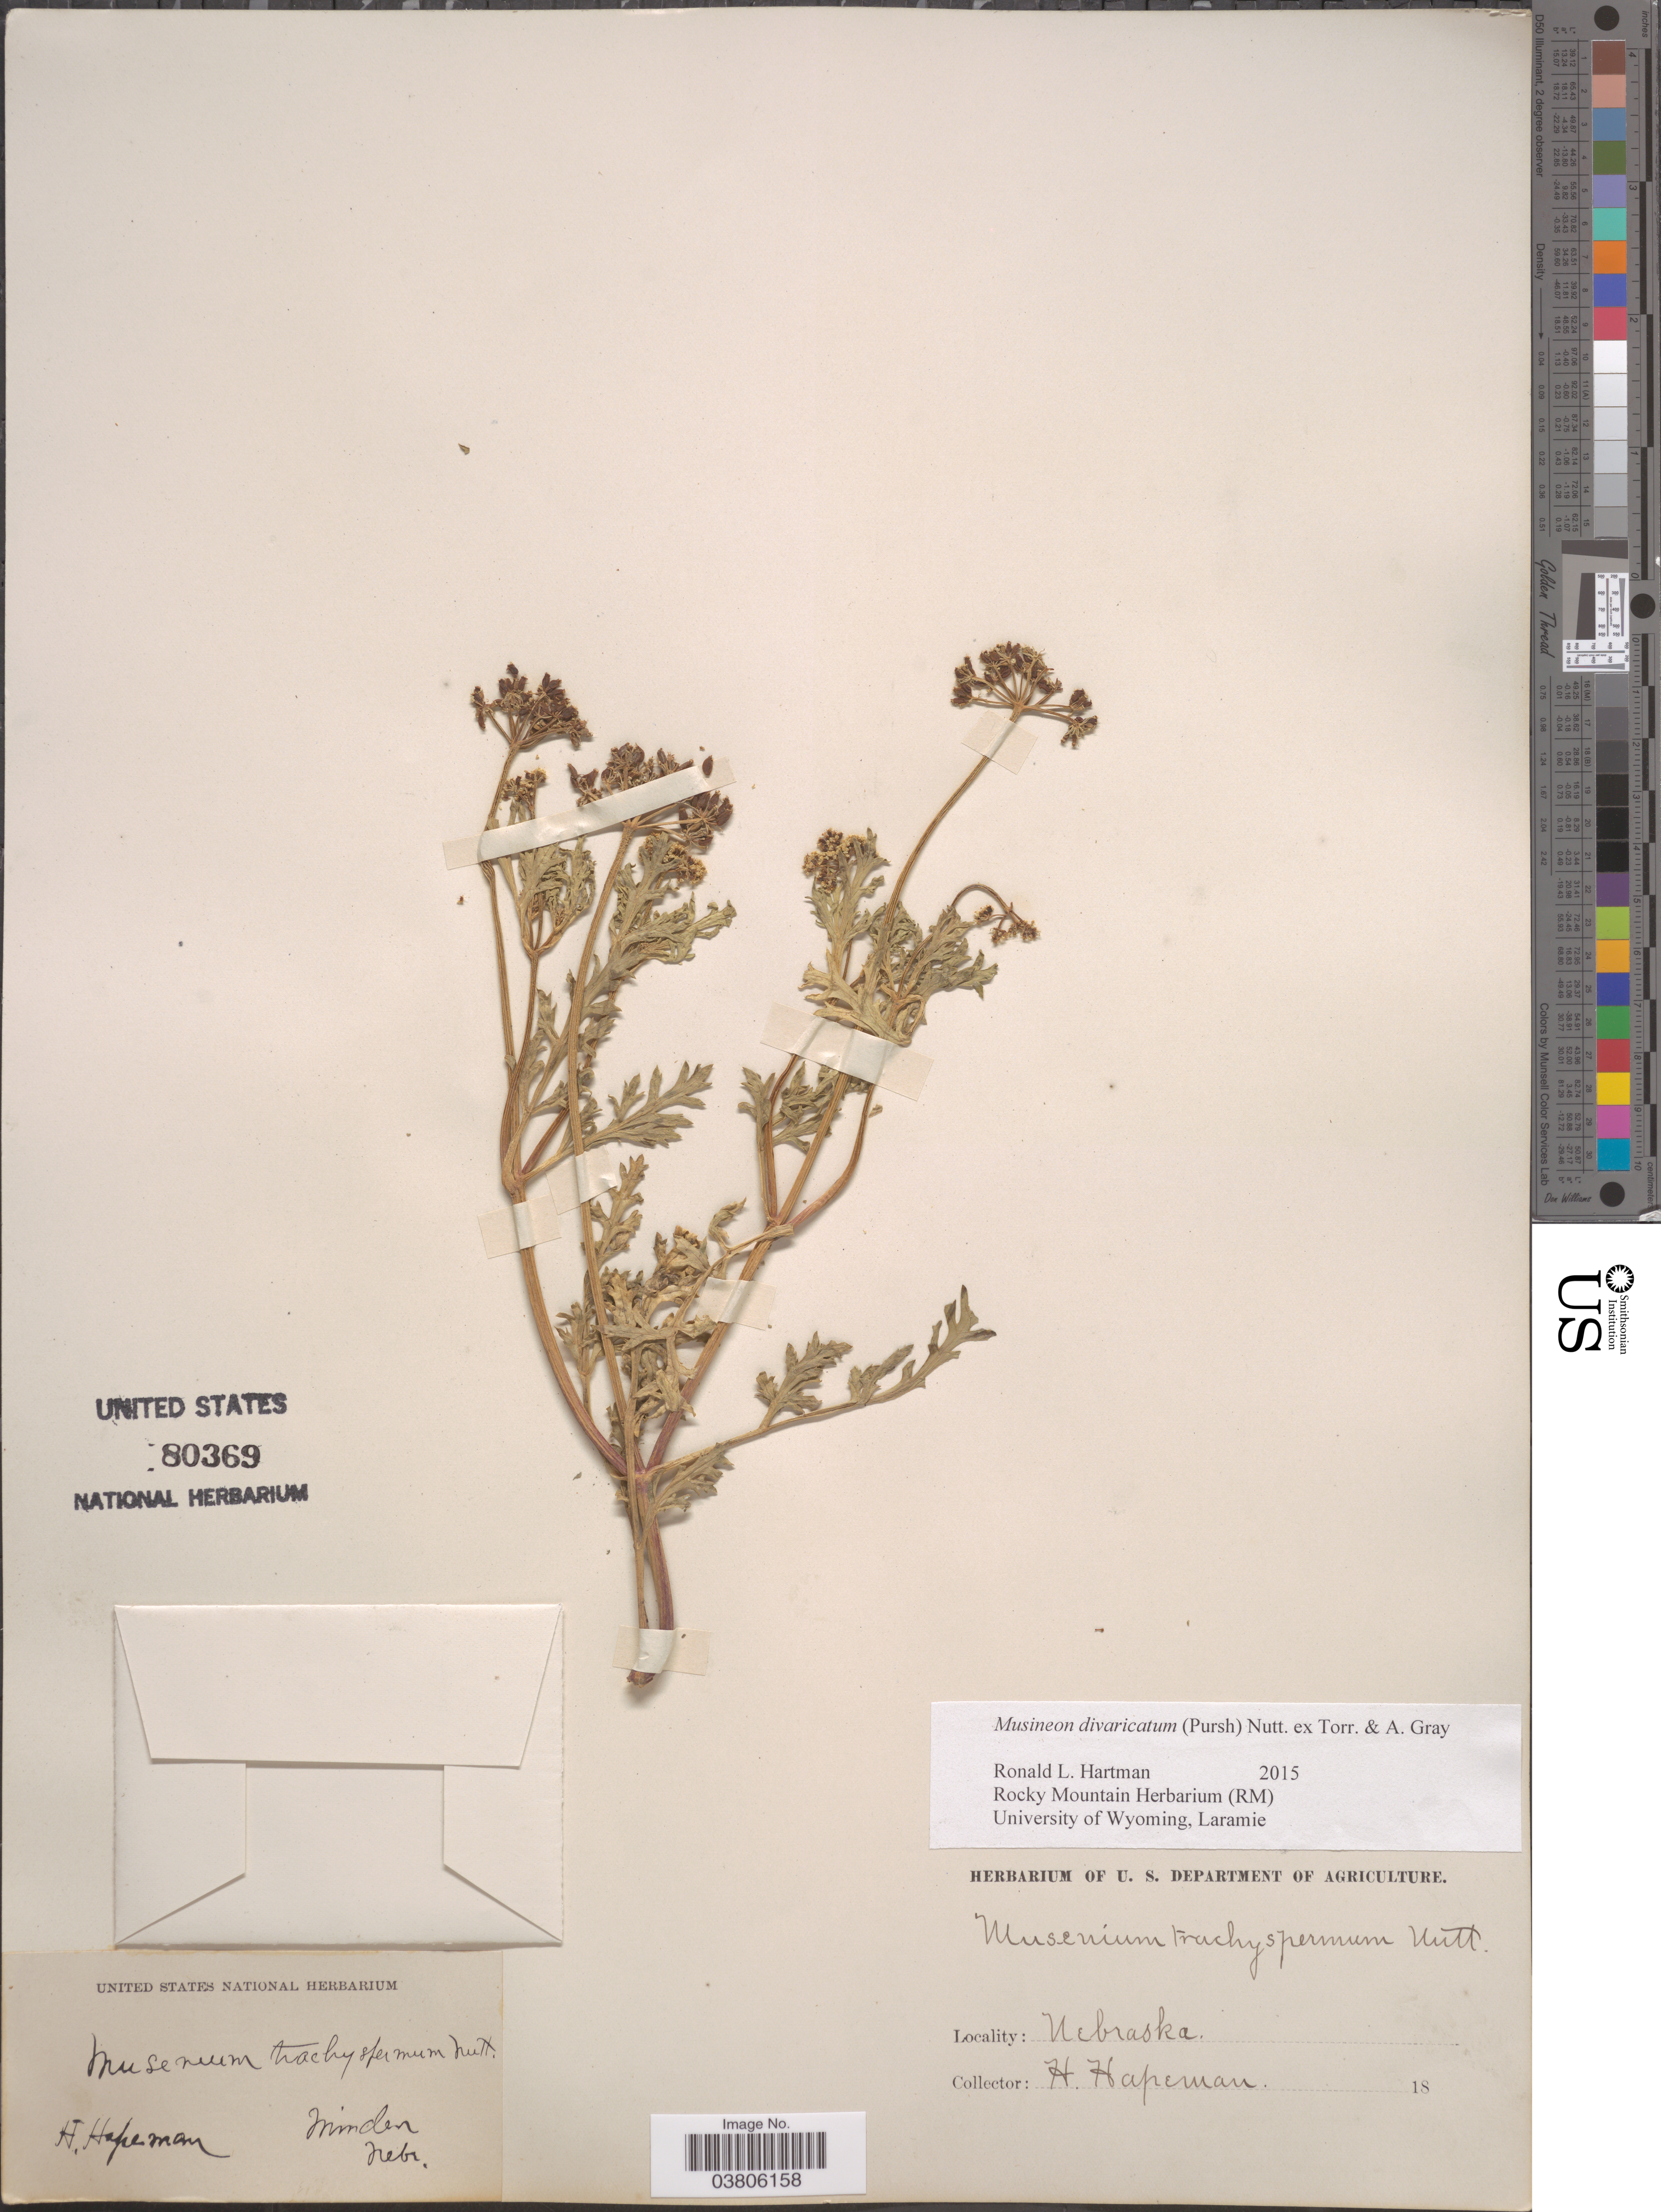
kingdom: Plantae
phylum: Tracheophyta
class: Magnoliopsida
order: Apiales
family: Apiaceae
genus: Musineon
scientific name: Musineon divaricatum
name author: (Pursh) Nutt.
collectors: H. Hapeman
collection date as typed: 18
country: United States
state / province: Nebraska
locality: Minden Nebr.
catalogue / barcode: US 80369